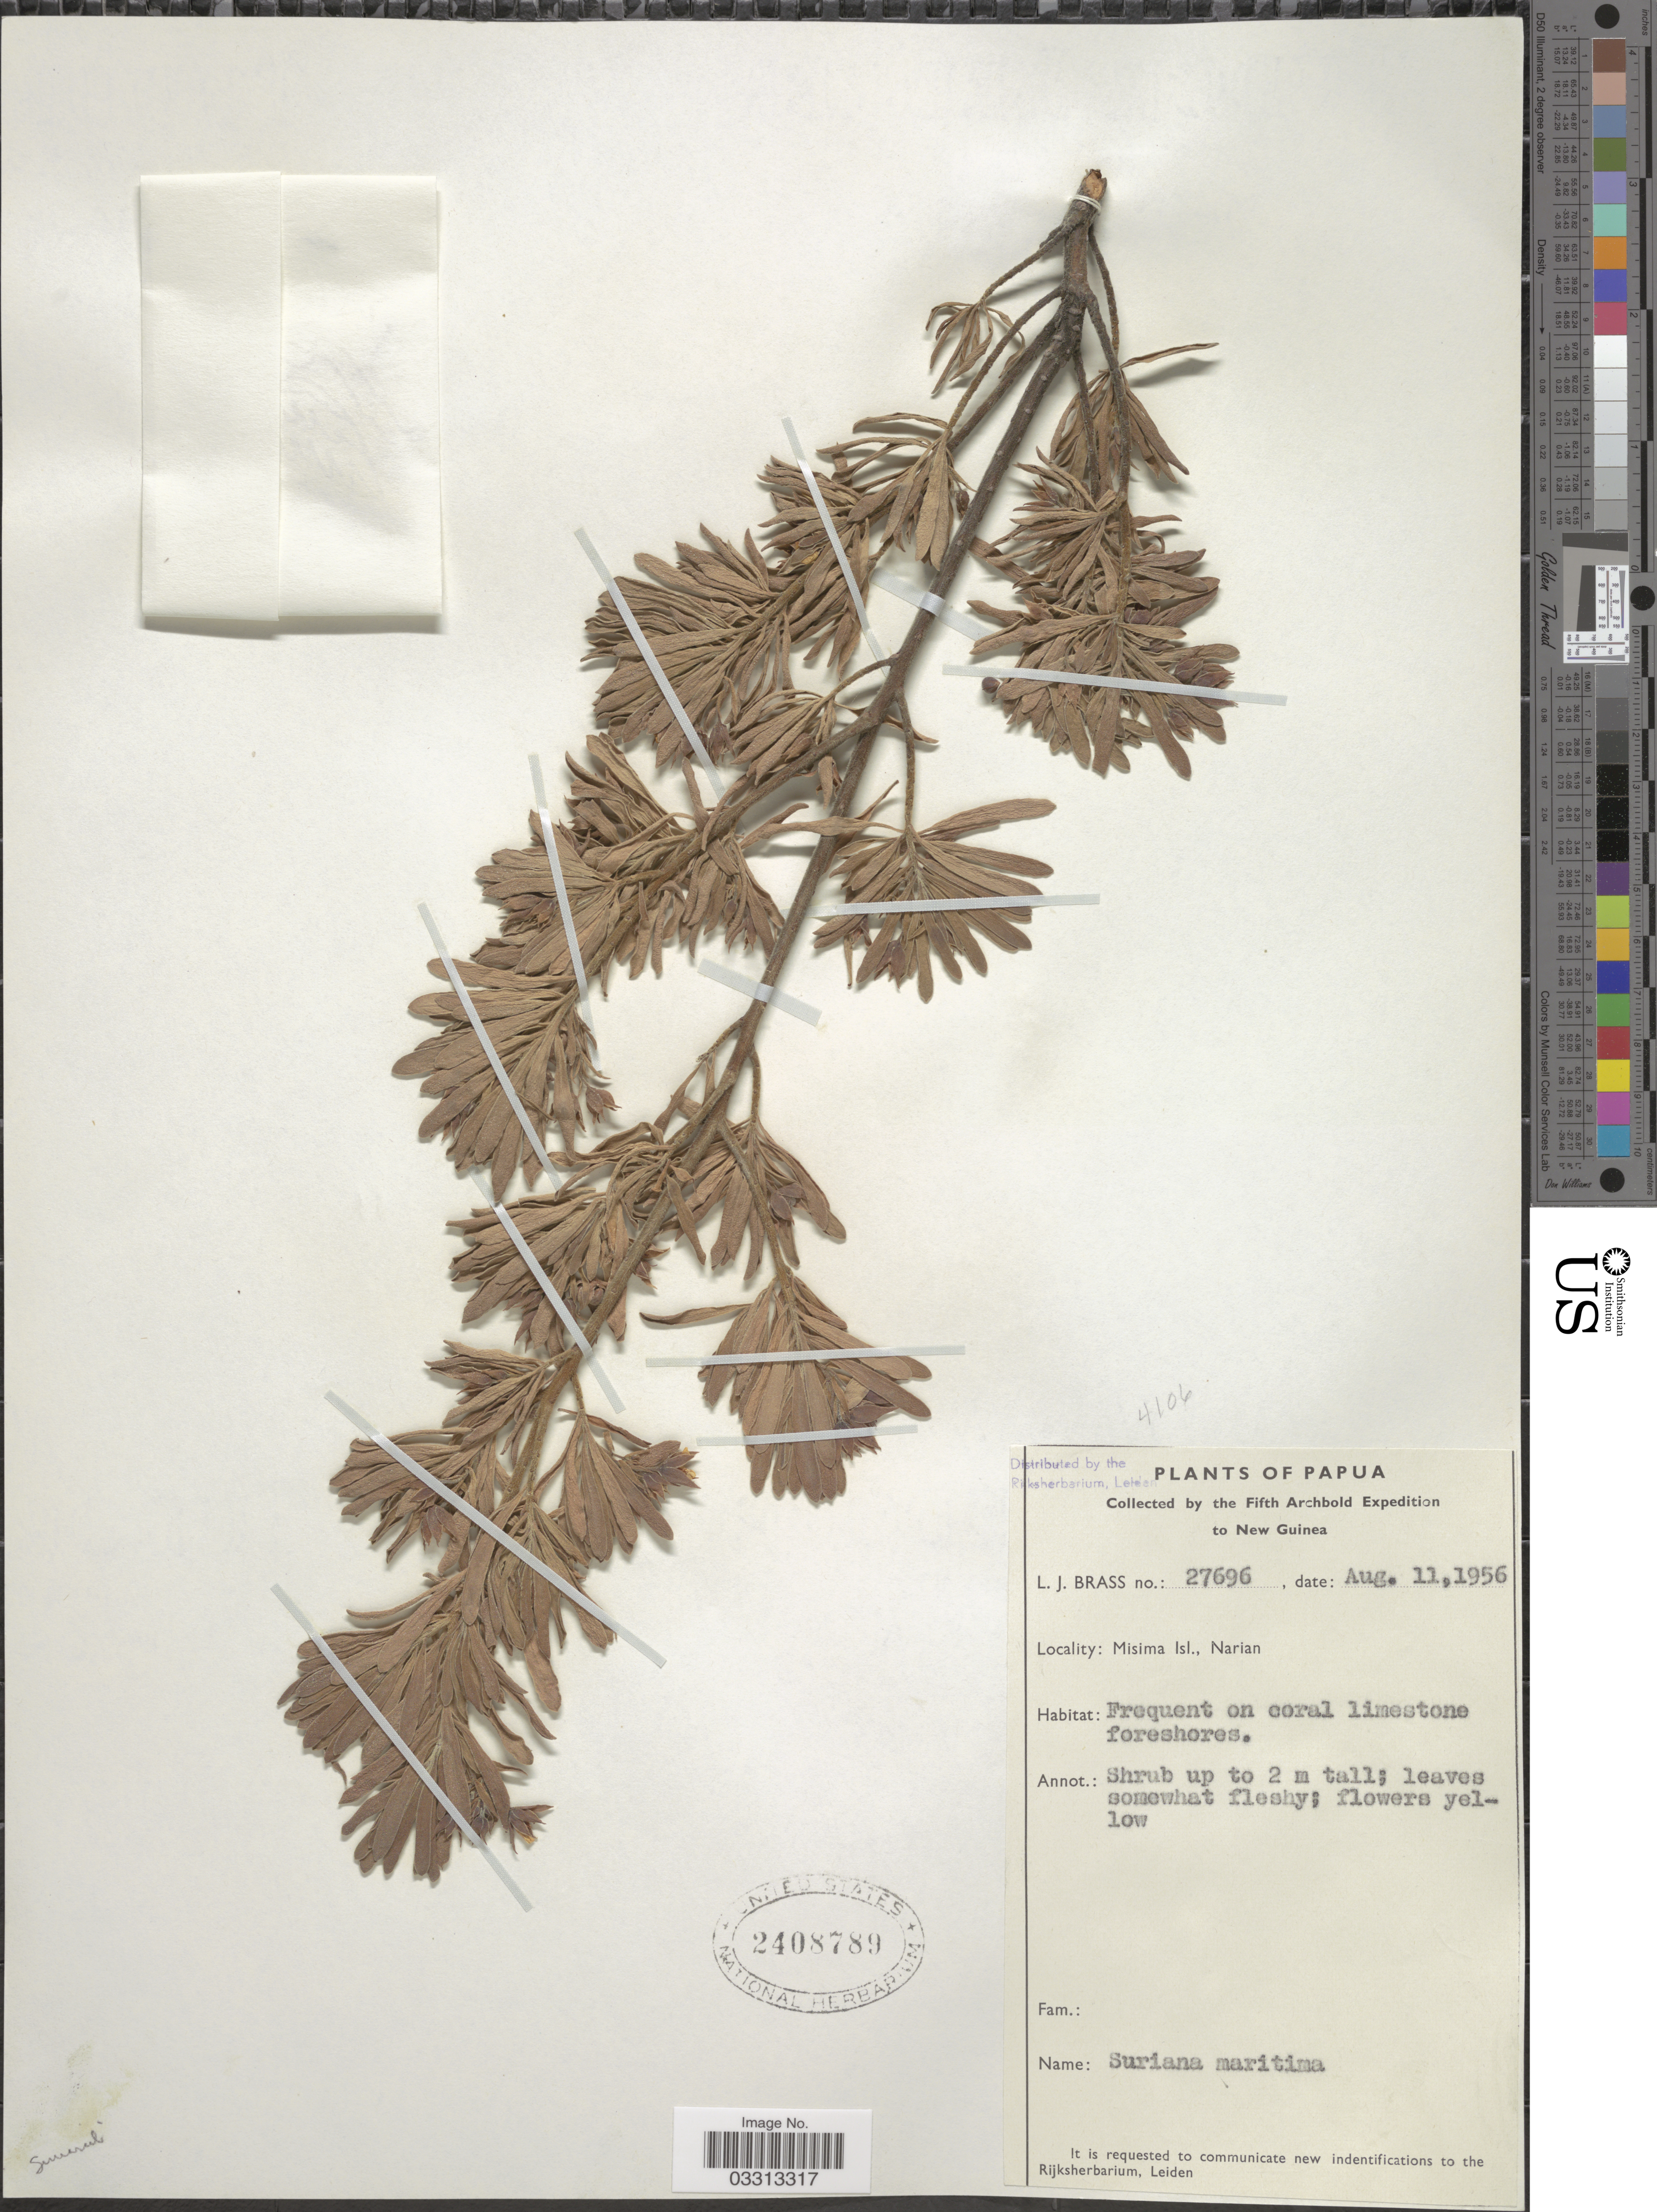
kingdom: Plantae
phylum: Tracheophyta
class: Magnoliopsida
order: Fabales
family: Surianaceae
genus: Suriana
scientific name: Suriana maritima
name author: L.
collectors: L. J. Brass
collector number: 27696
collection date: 1956-08-11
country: Papua New Guinea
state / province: Milne Bay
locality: Papua. New Guinea. Misima Isl., Narian.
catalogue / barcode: US 2408789